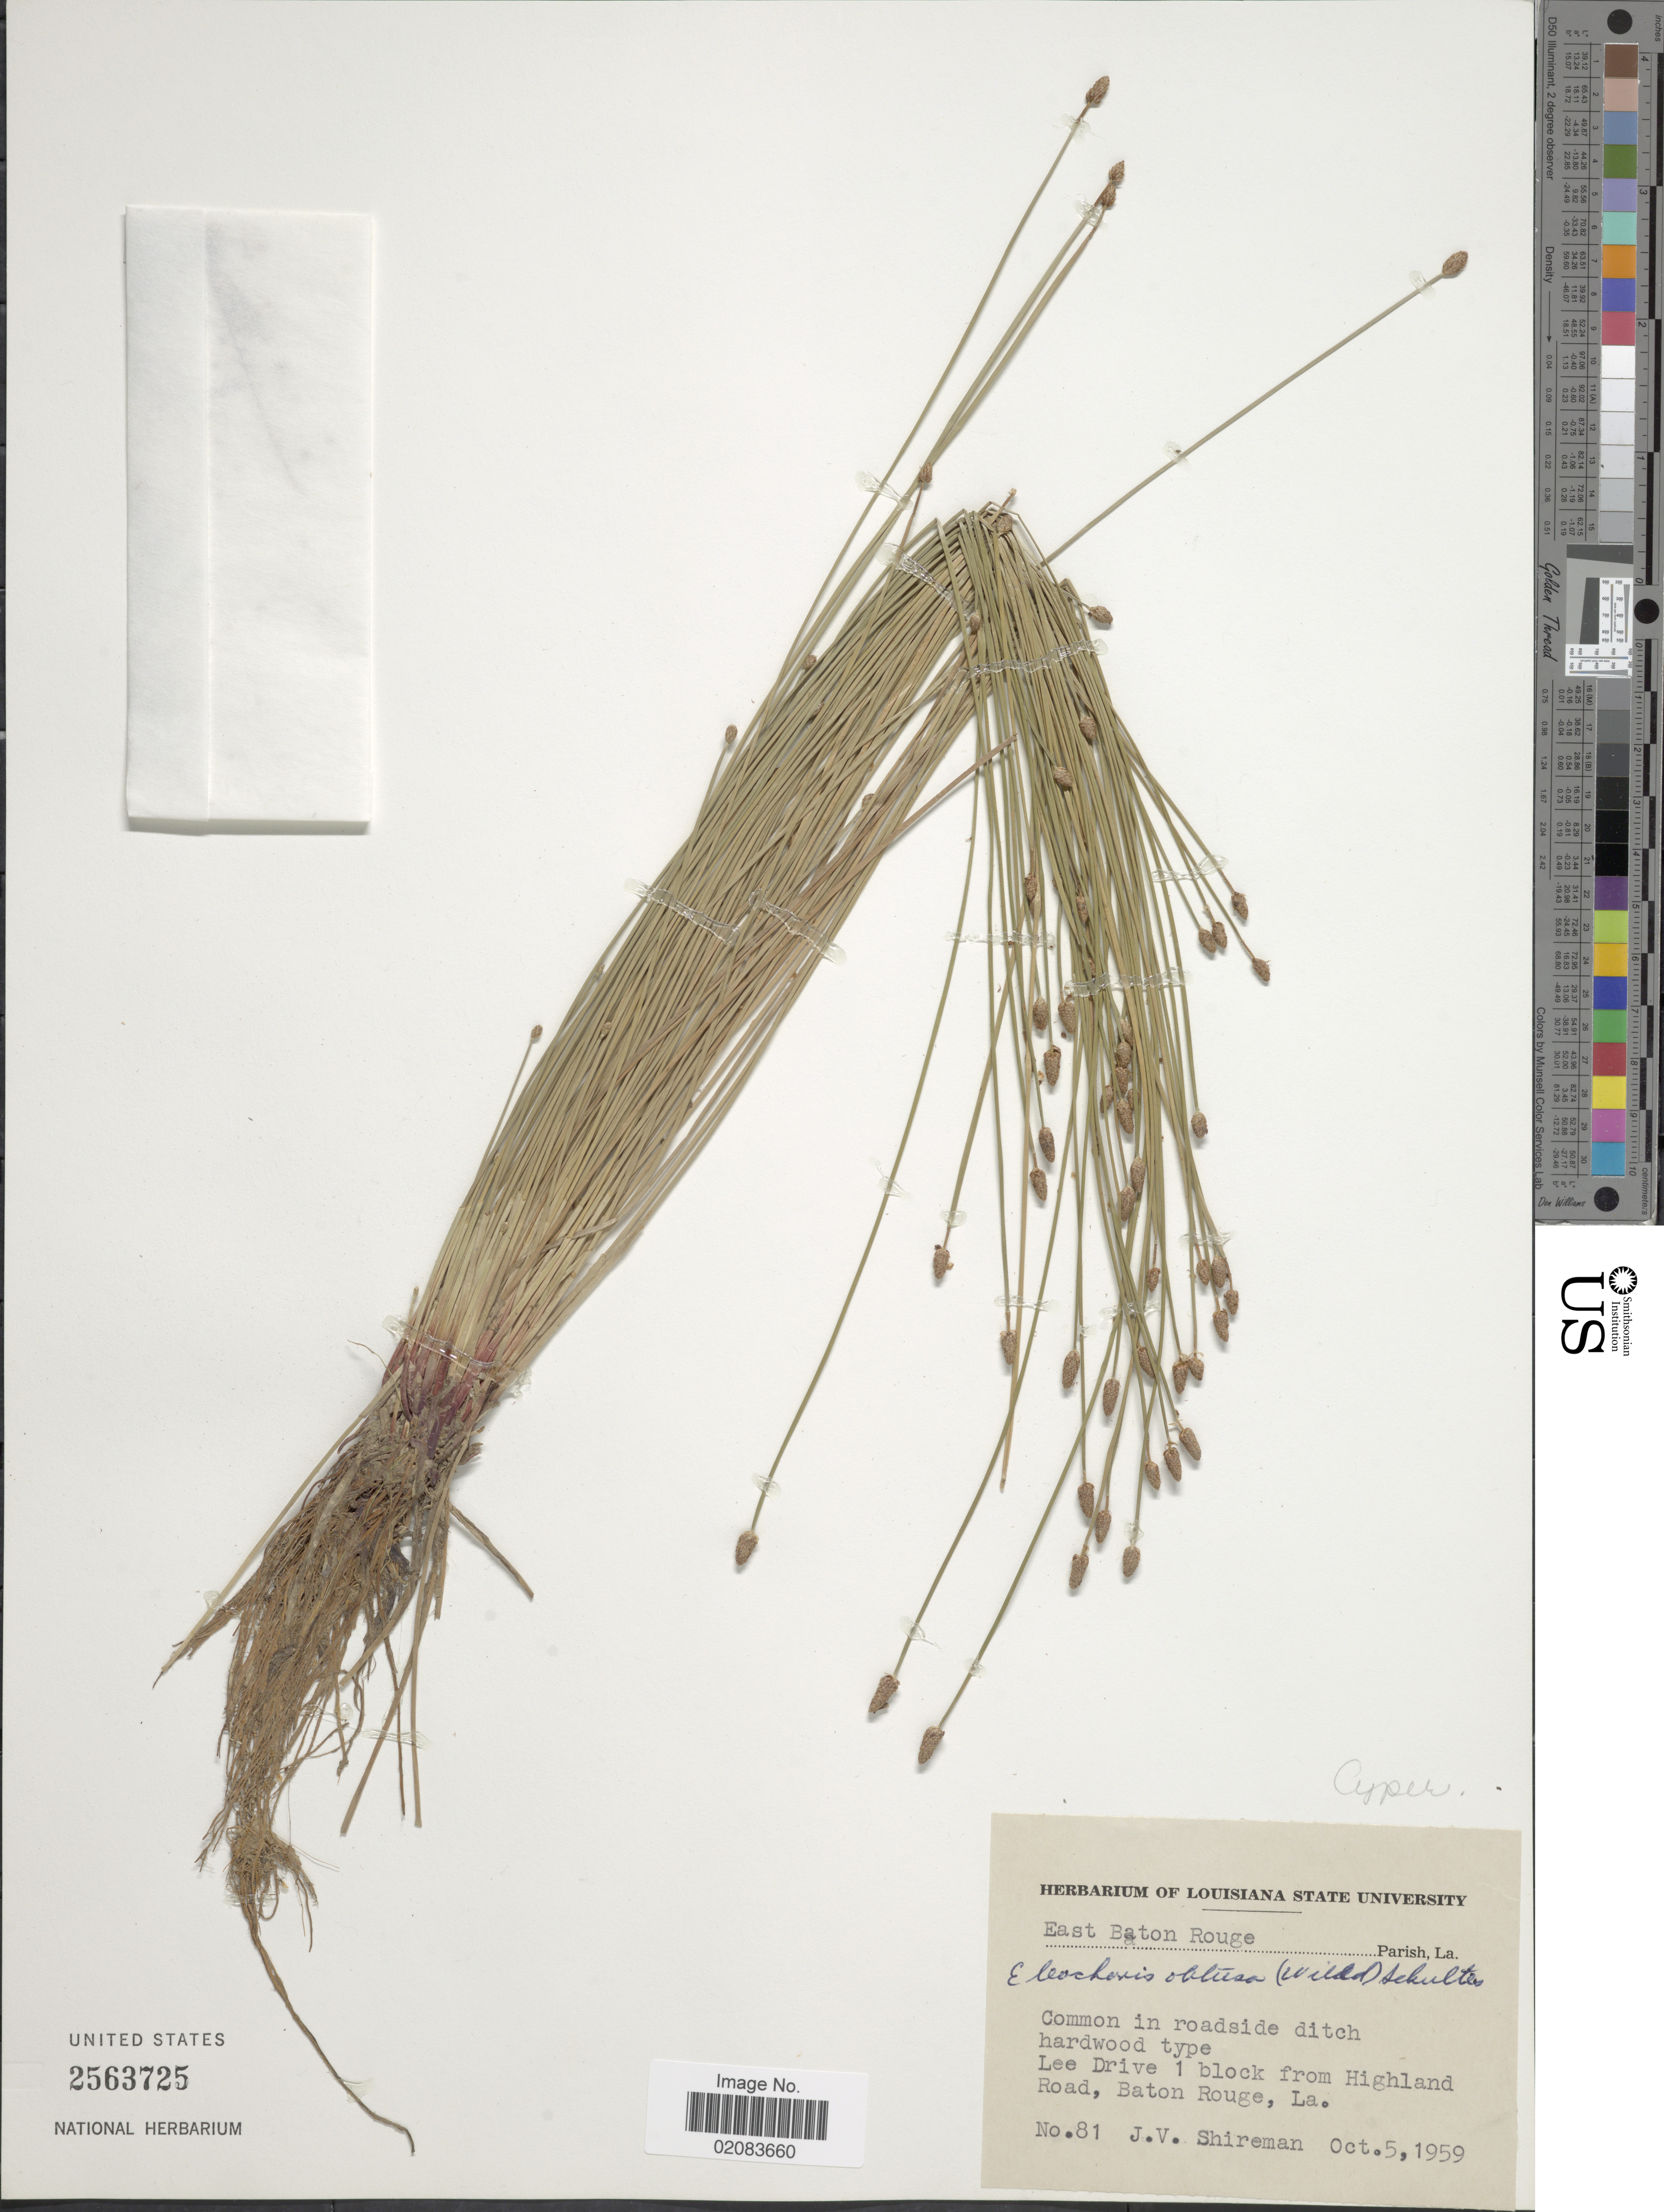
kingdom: Plantae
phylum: Tracheophyta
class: Liliopsida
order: Poales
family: Cyperaceae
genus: Eleocharis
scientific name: Eleocharis obtusa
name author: (Willd.) Schult.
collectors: J. Shireman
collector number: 81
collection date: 1959-10-05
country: United States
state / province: Louisiana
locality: East Baton Rouge Parish, Common in roadside ditch, Lee Drive 1 block from Highland Road, Baton Rouge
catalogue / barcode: US 2563725